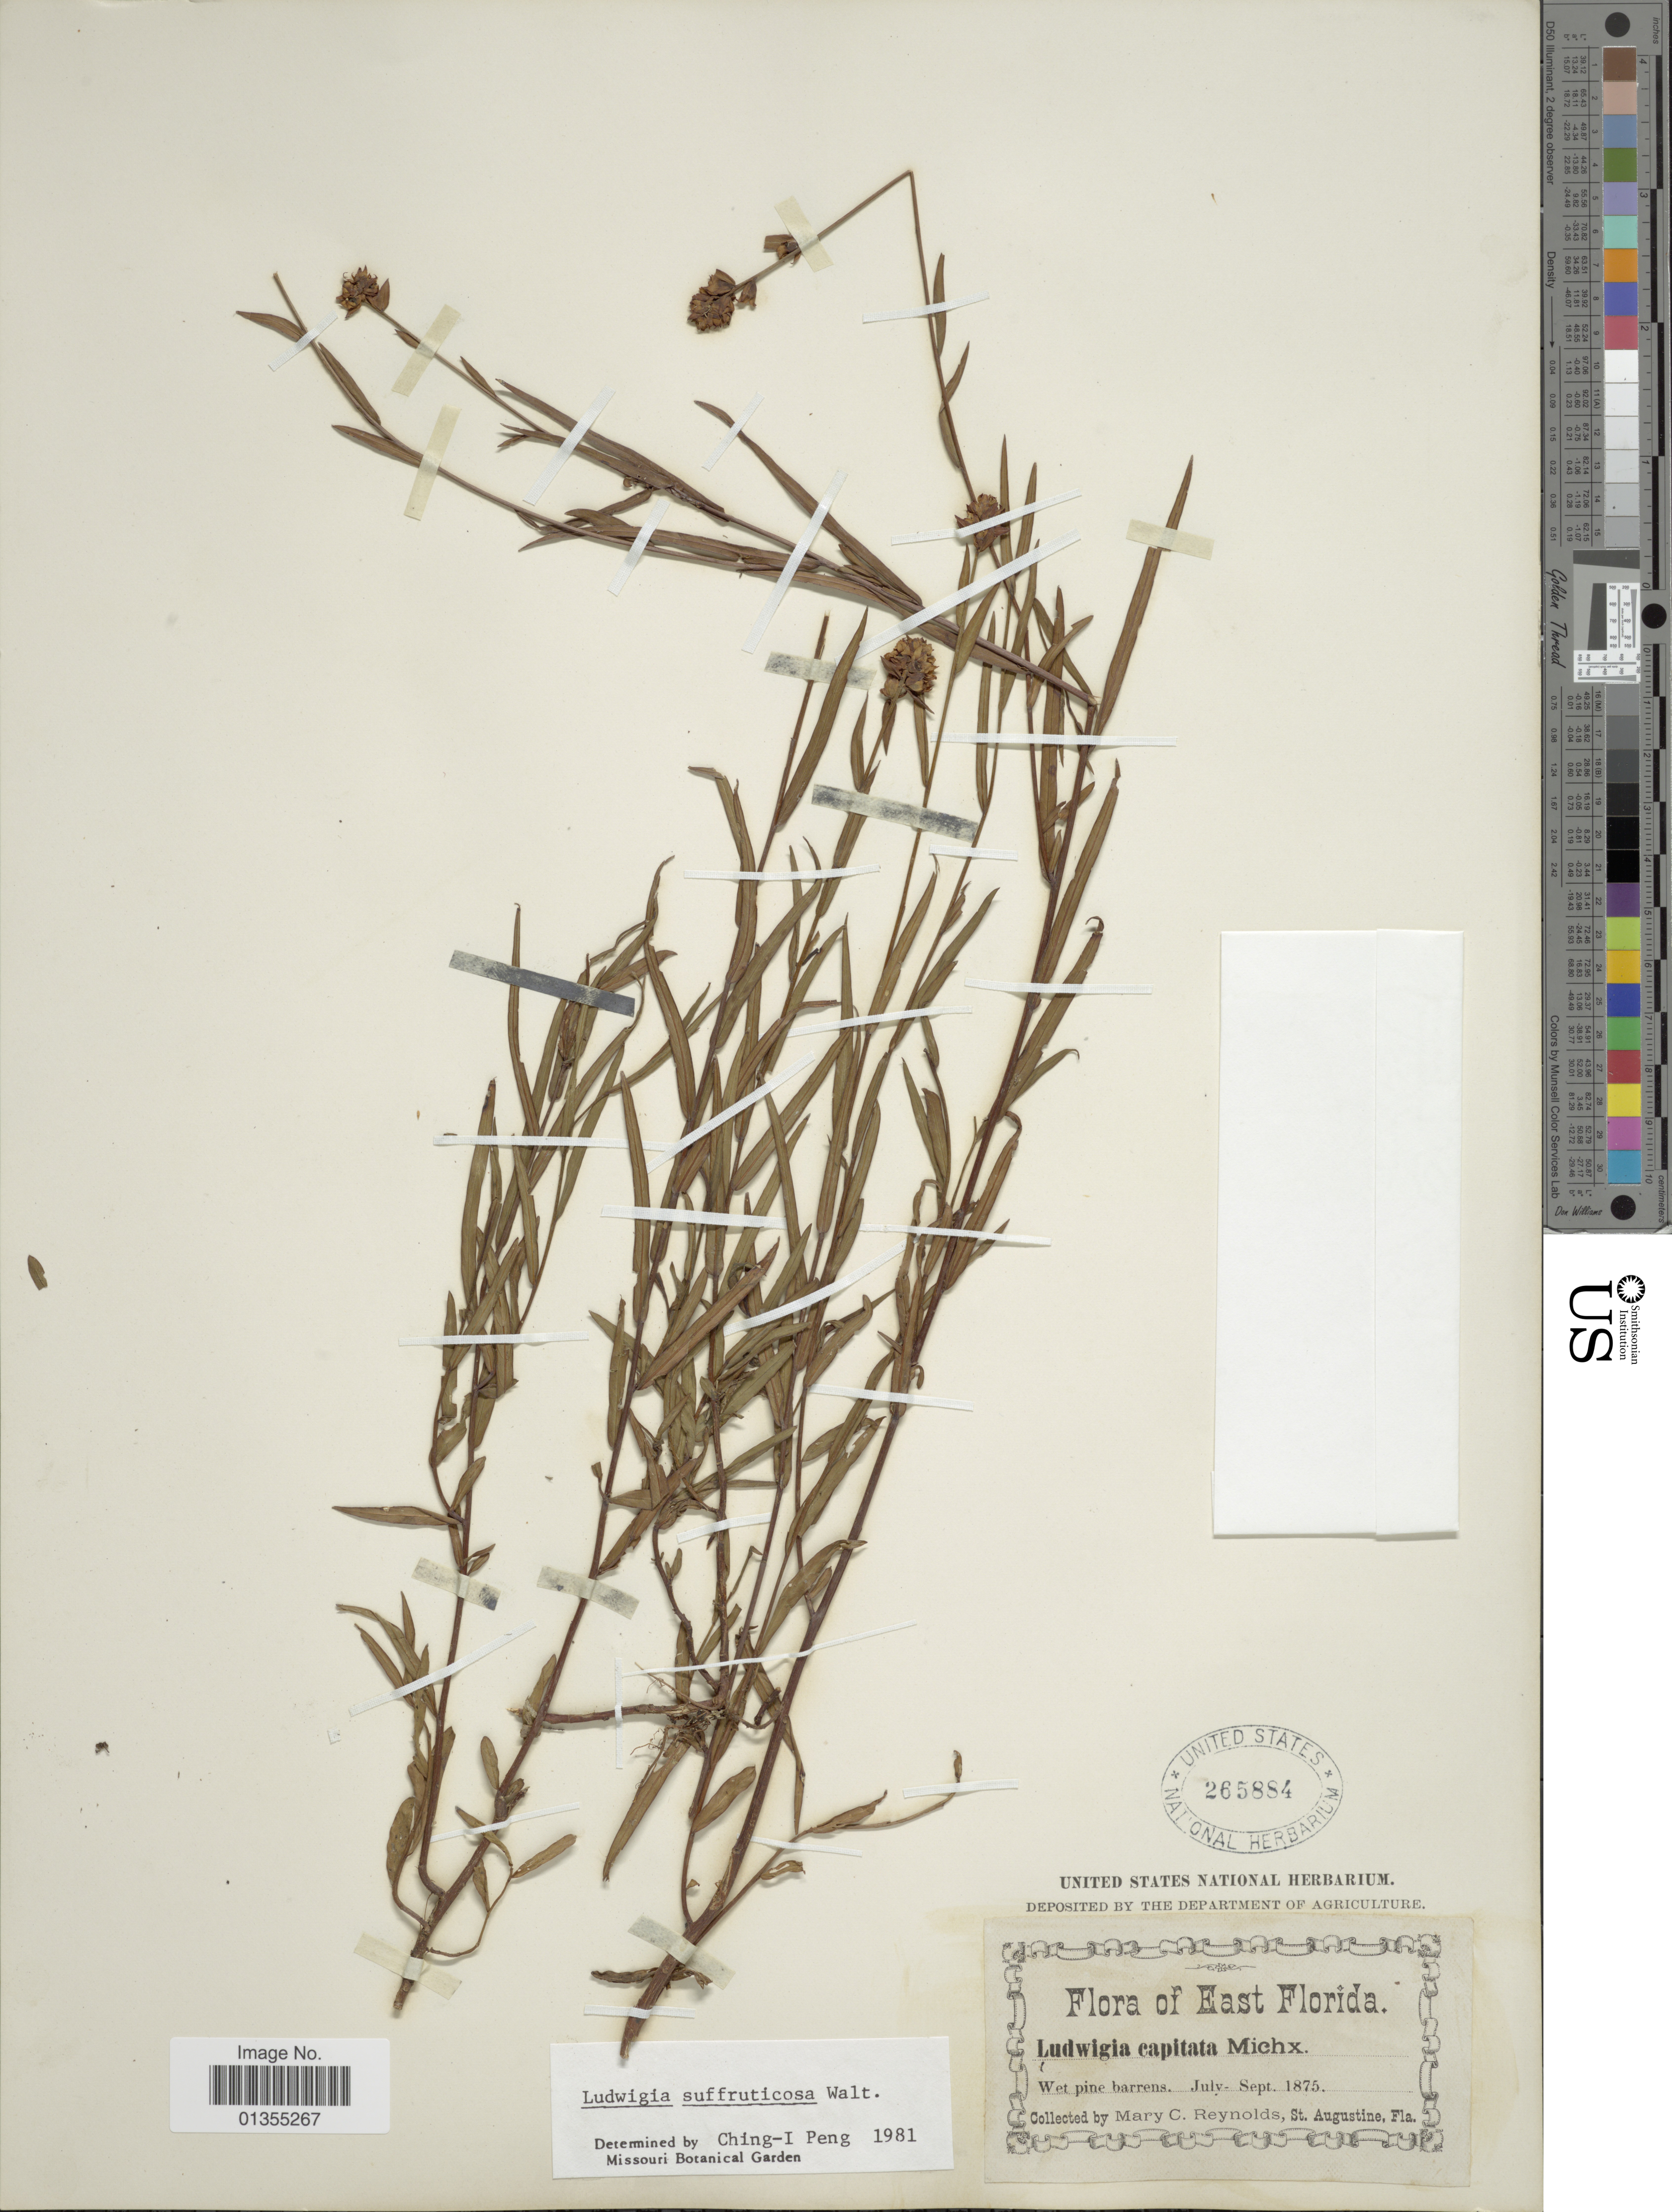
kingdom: Plantae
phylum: Tracheophyta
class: Magnoliopsida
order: Myrtales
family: Onagraceae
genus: Ludwigia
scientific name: Ludwigia suffruticosa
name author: Walter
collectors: M. Reynolds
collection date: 1875-07/1875-09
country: United States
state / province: Florida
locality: East Florida. St. Augustine, Fla.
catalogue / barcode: US 265884